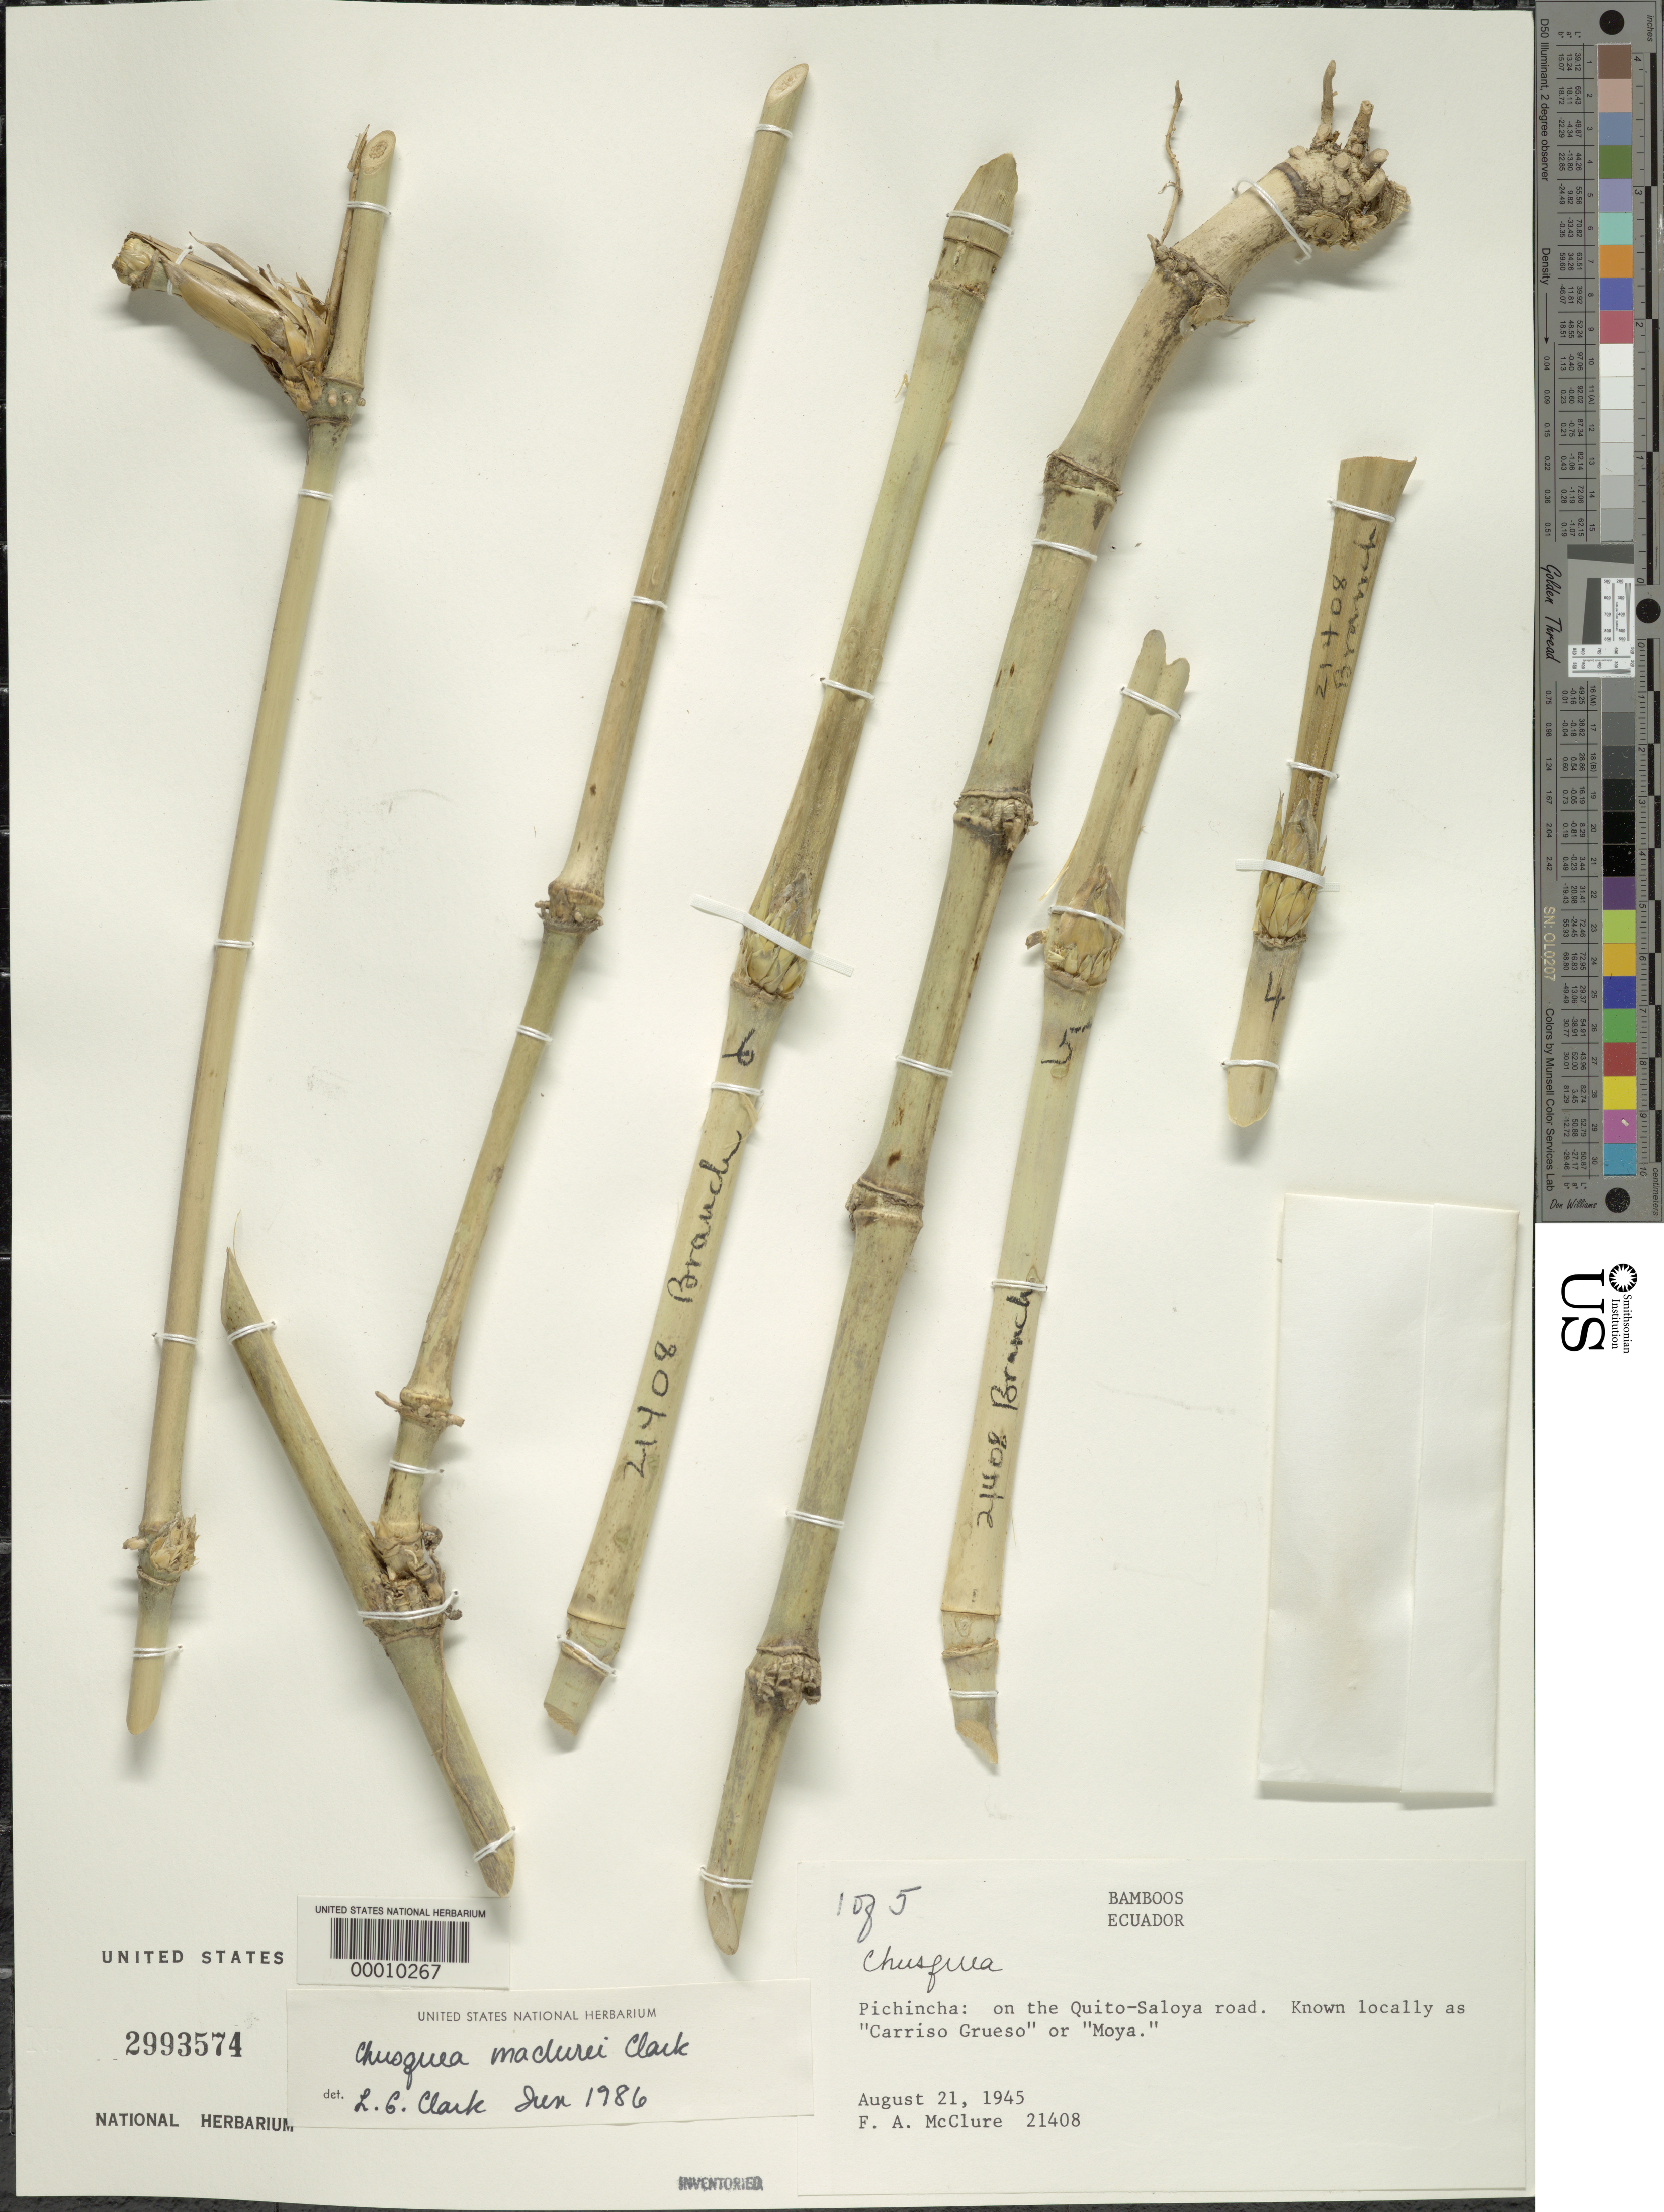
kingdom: Plantae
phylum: Tracheophyta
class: Liliopsida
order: Poales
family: Poaceae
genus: Chusquea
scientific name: Chusquea maclurei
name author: L.G. Clark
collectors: F. A. McClure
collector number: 21408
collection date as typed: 21 Aug 1945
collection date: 1945-08-21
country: Ecuador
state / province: Pichincha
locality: Quito-saloya road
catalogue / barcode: US 2993574